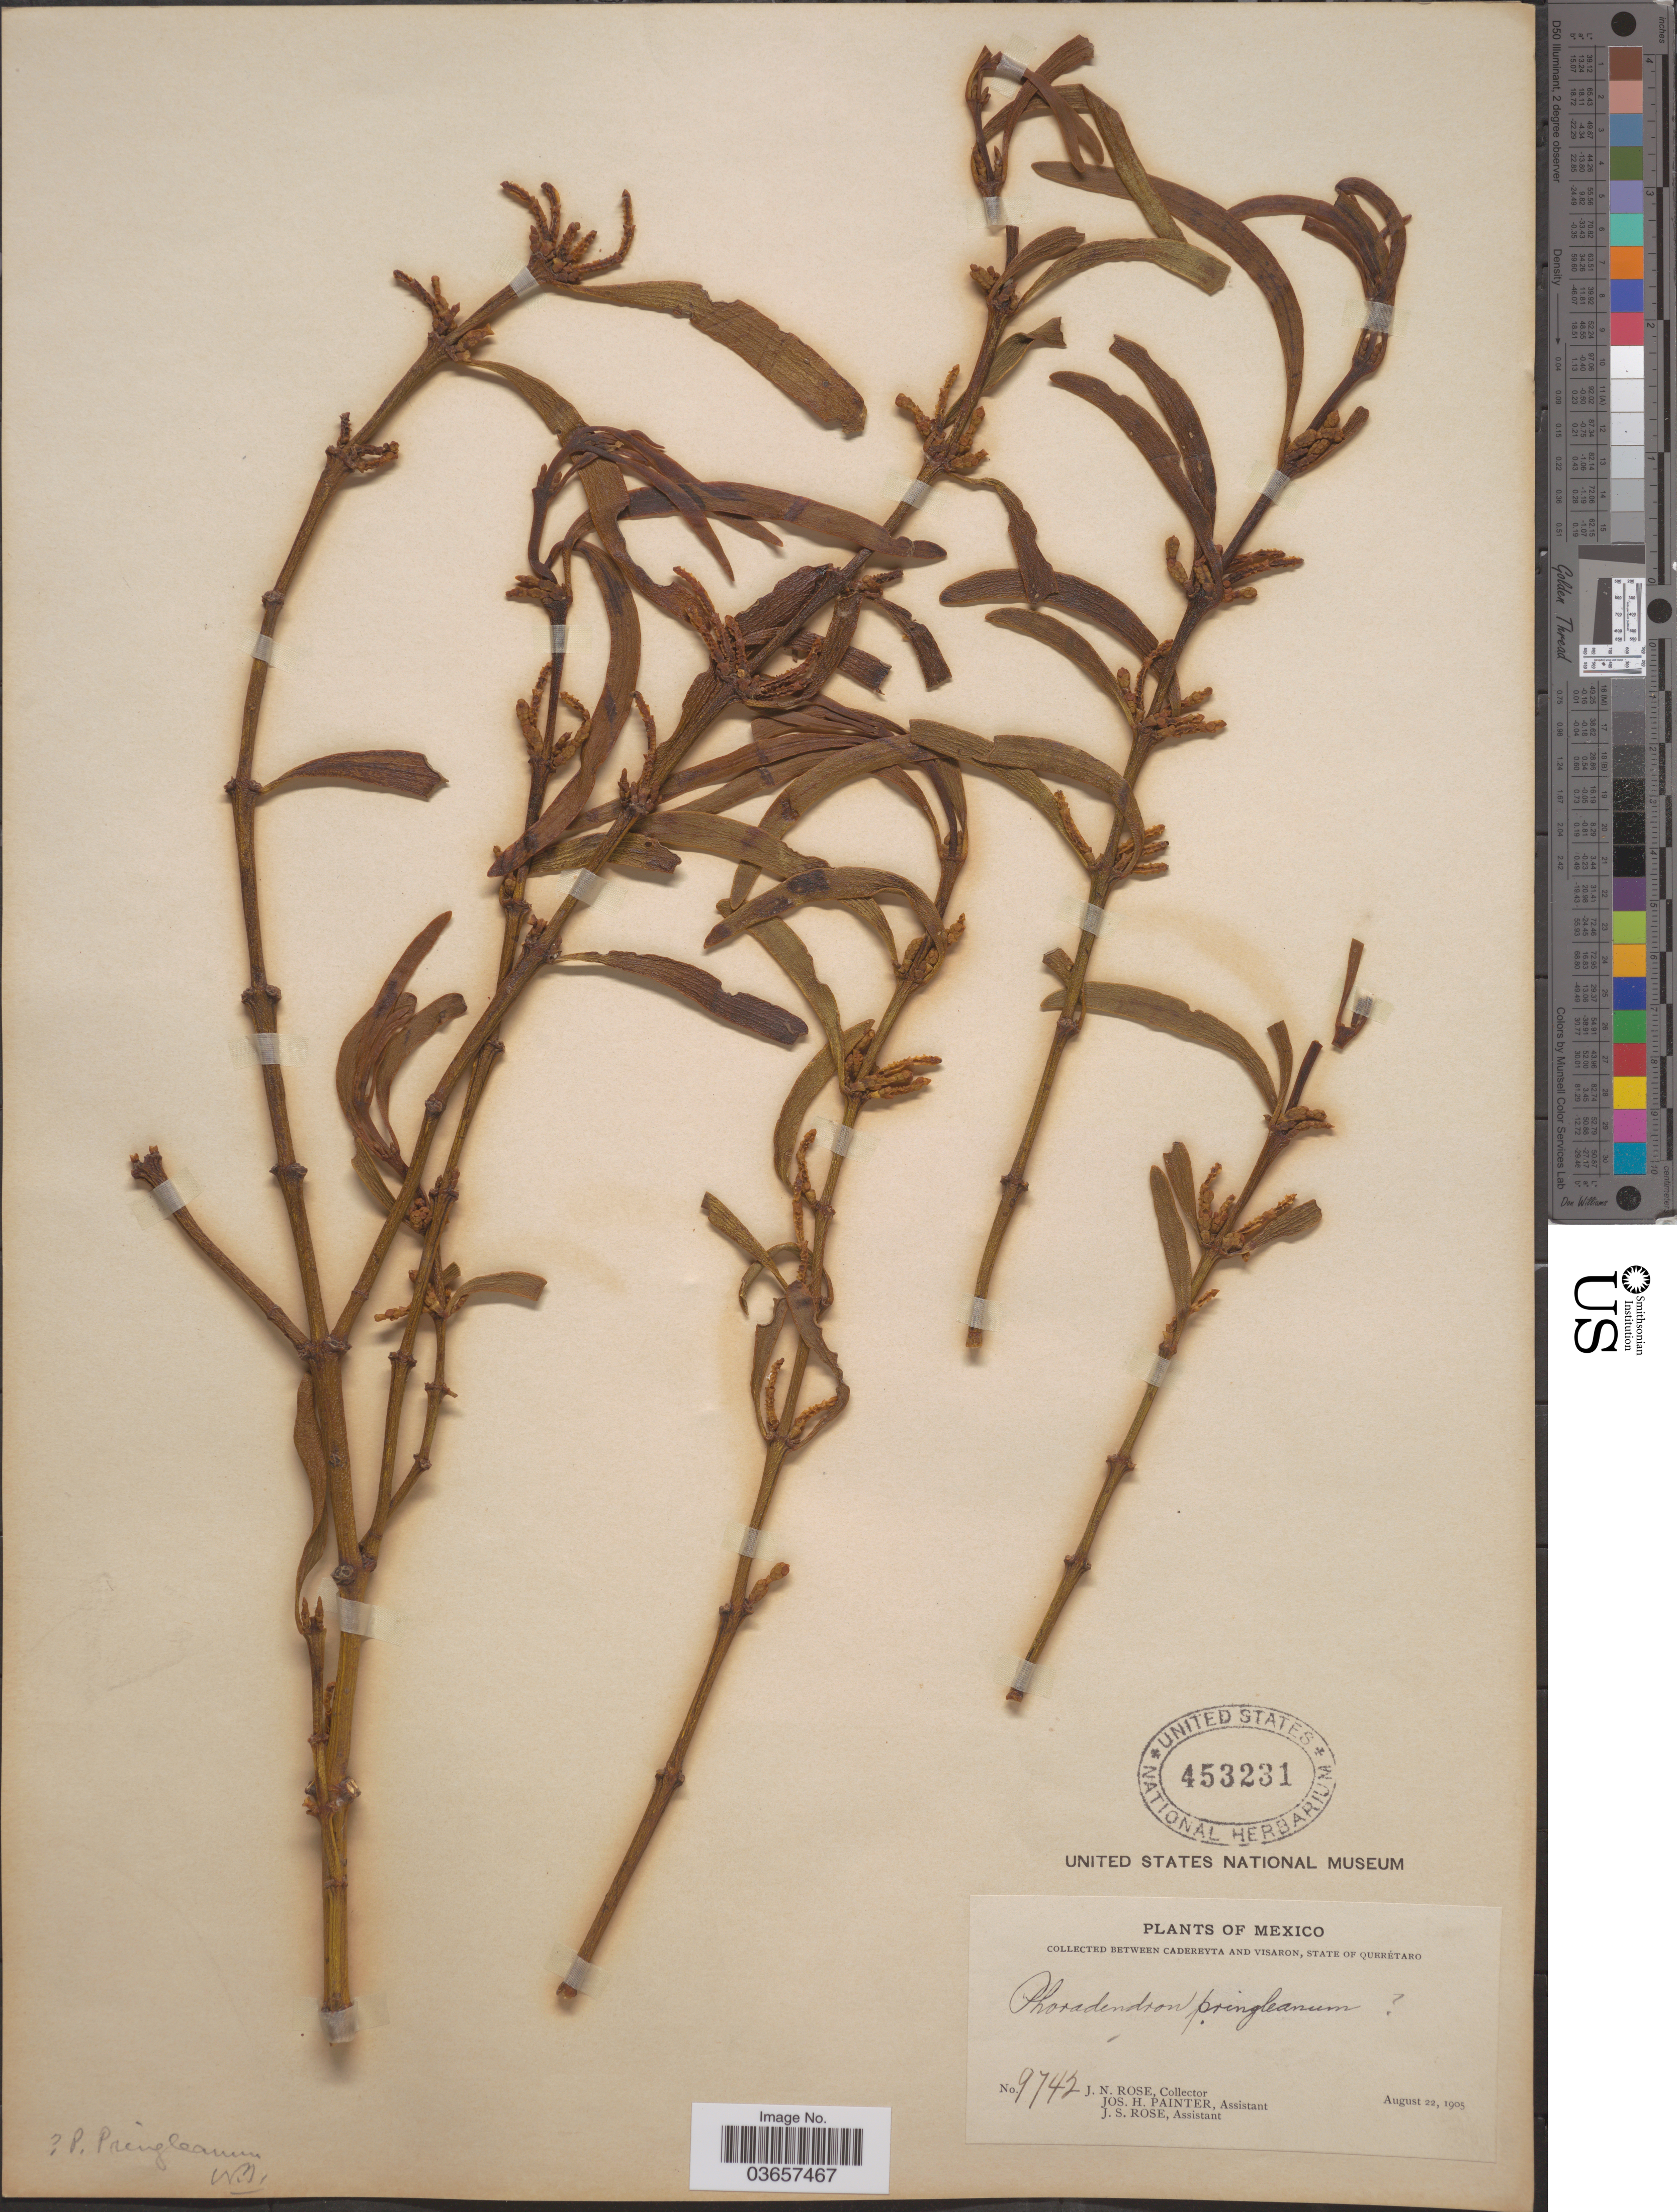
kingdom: Plantae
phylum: Tracheophyta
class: Magnoliopsida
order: Santalales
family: Viscaceae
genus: Phoradendron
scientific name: Phoradendron forestierae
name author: B.L. Rob. & Greenm.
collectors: J. N. Rose, J. H. Painter & J. S. Rose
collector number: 9742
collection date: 1905-08-22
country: Mexico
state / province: Querétaro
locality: Between Cadereyta and Visaron.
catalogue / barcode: US 453231